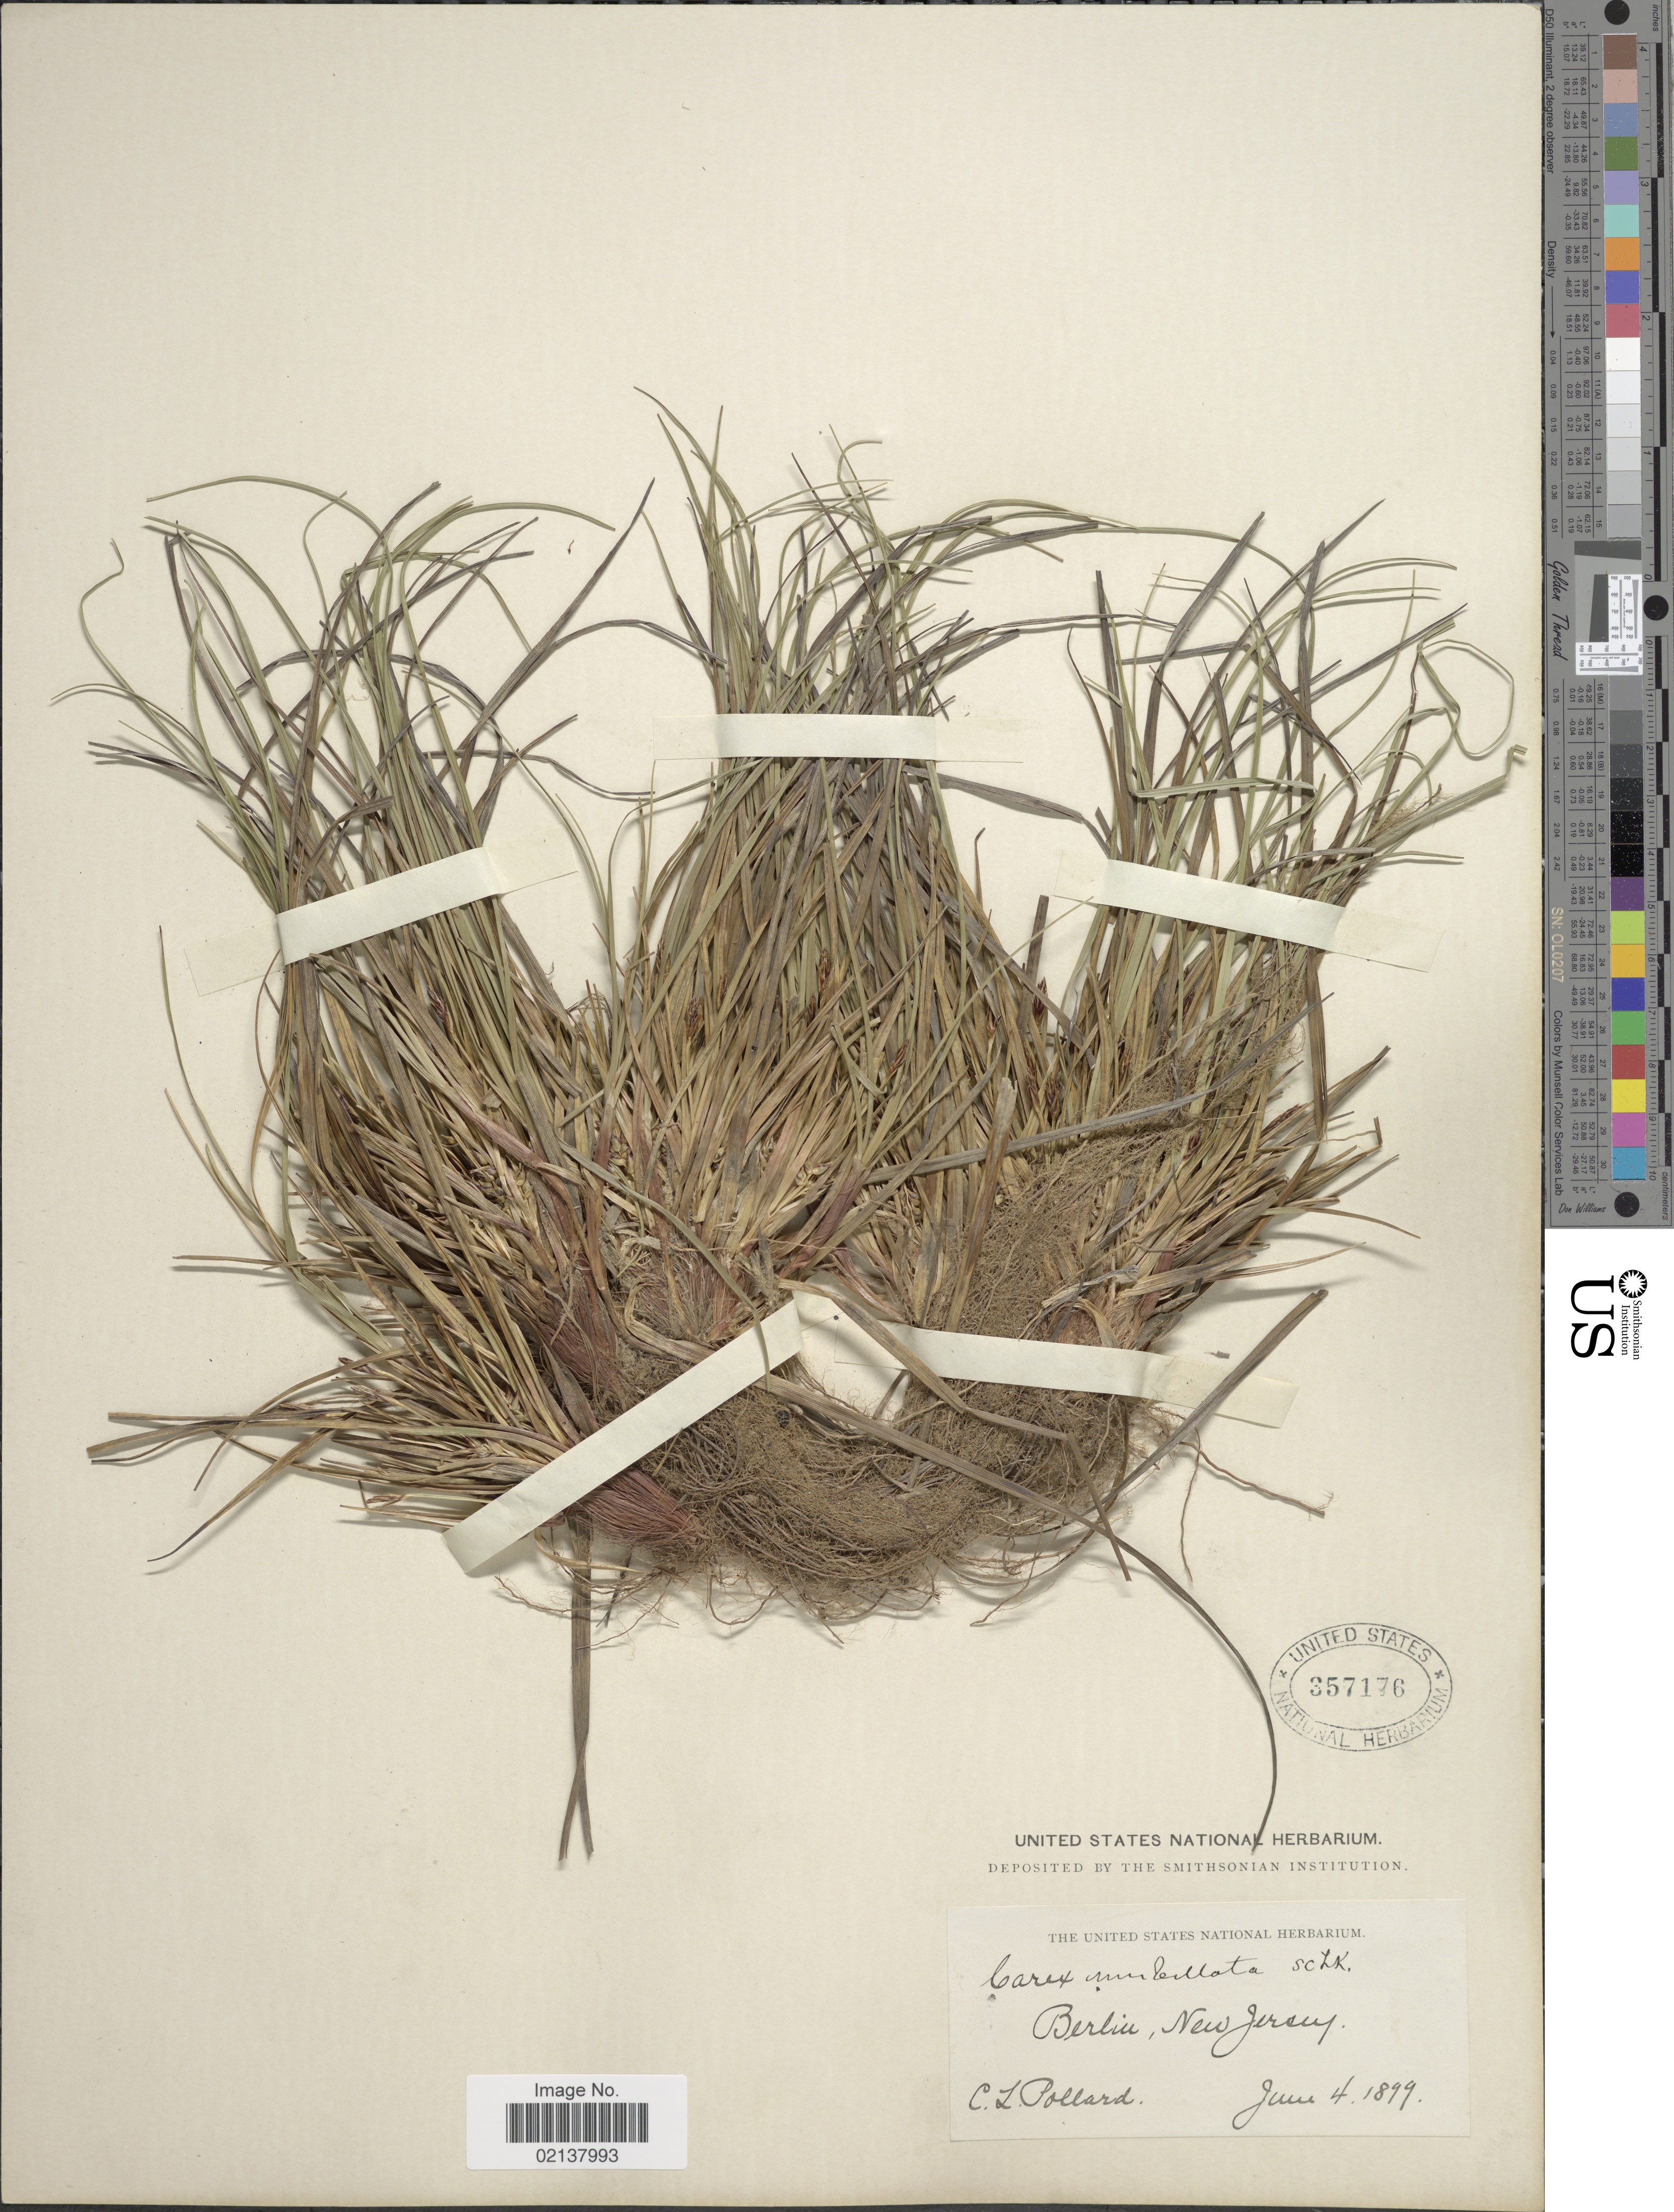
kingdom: Plantae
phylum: Tracheophyta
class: Liliopsida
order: Poales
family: Cyperaceae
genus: Carex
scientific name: Carex umbellata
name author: Schkuhr ex Willd.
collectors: C. L. Pollard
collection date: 1899-06-04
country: United States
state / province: New Jersey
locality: Berlin, New Jersey.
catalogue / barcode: US 357176